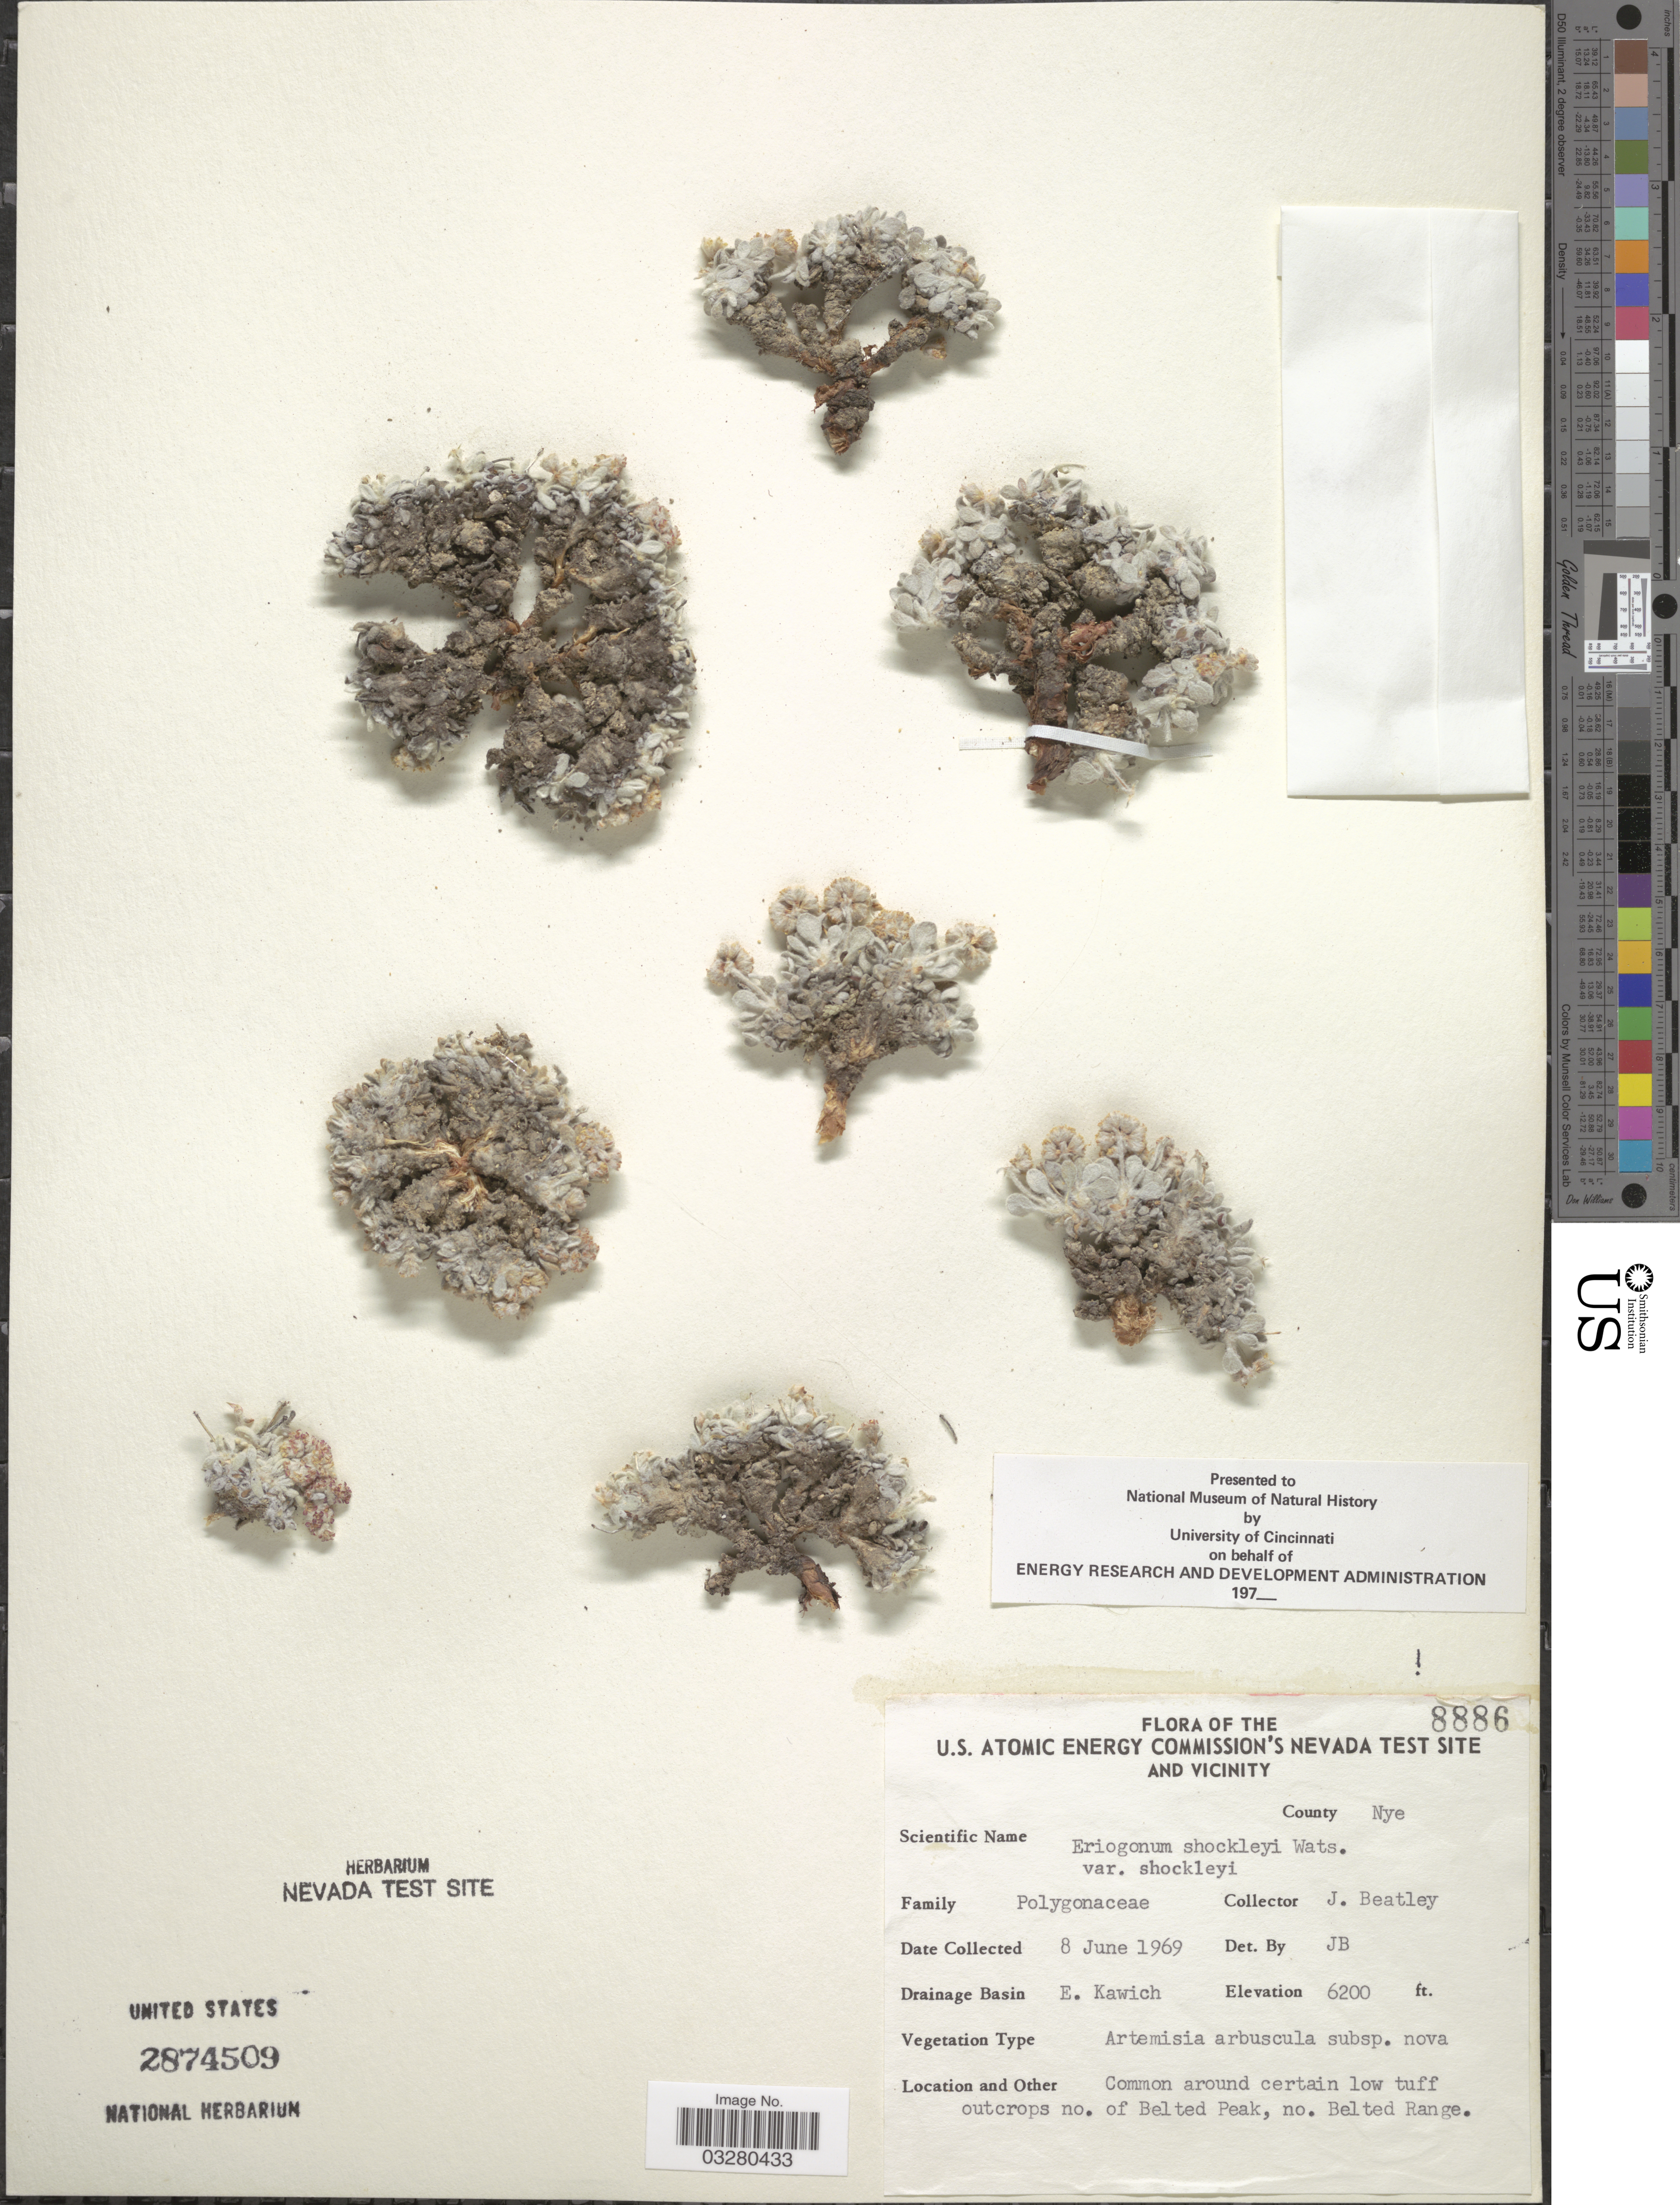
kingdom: Plantae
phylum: Tracheophyta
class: Magnoliopsida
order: Caryophyllales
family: Polygonaceae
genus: Eriogonum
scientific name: Eriogonum shockleyi var. shockleyi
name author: S. Watson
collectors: J. C. Beatley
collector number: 8886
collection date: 1969-06-08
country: United States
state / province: Nevada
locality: U.S. Atomic Energy Commission's Nevada Test Site and Vicinity. County Nye. Drainage Basin E. Kawich. Common around certain low tuff outcrops no. of Belted Peak, no. Belted Range.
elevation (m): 1890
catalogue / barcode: US 2874509